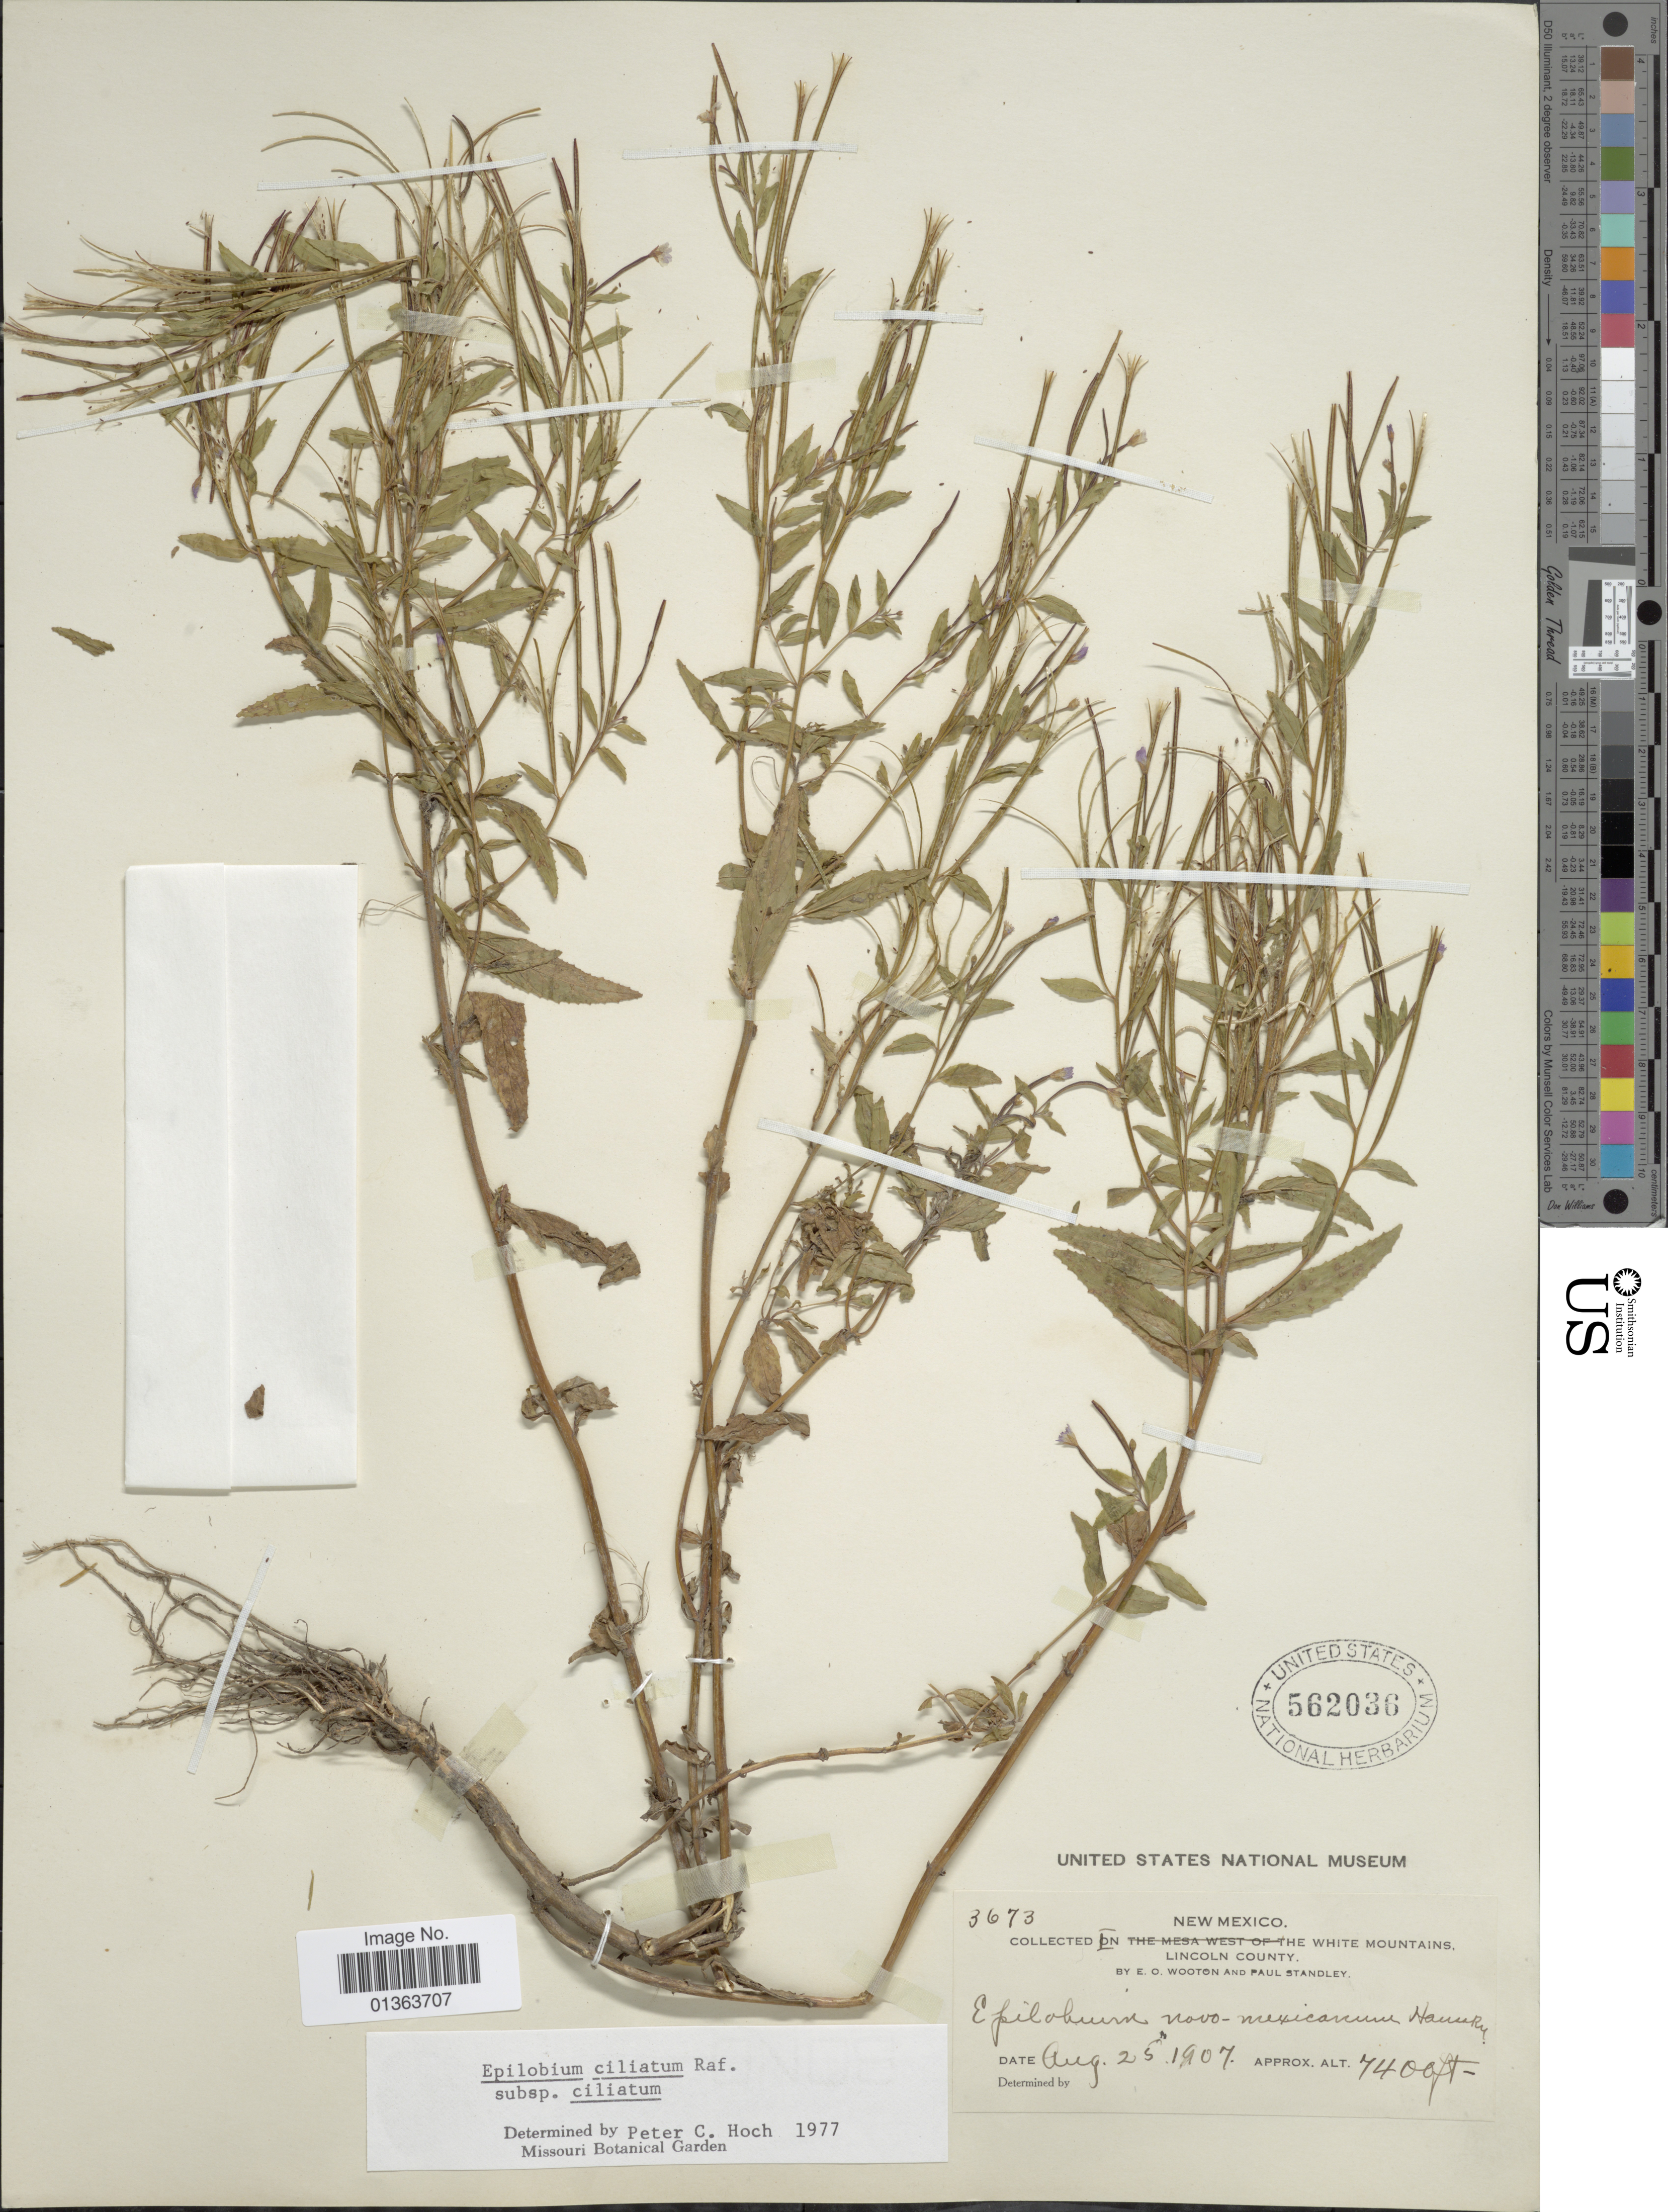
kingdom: Plantae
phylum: Tracheophyta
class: Magnoliopsida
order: Myrtales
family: Onagraceae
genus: Epilobium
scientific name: Epilobium ciliatum subsp. ciliatum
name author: Raf.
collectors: E. O. Wooton & P. C. Standley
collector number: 3673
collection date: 1907-08-25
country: United States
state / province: New Mexico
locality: White Mountains, Lincoln County.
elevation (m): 2256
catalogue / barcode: US 562036